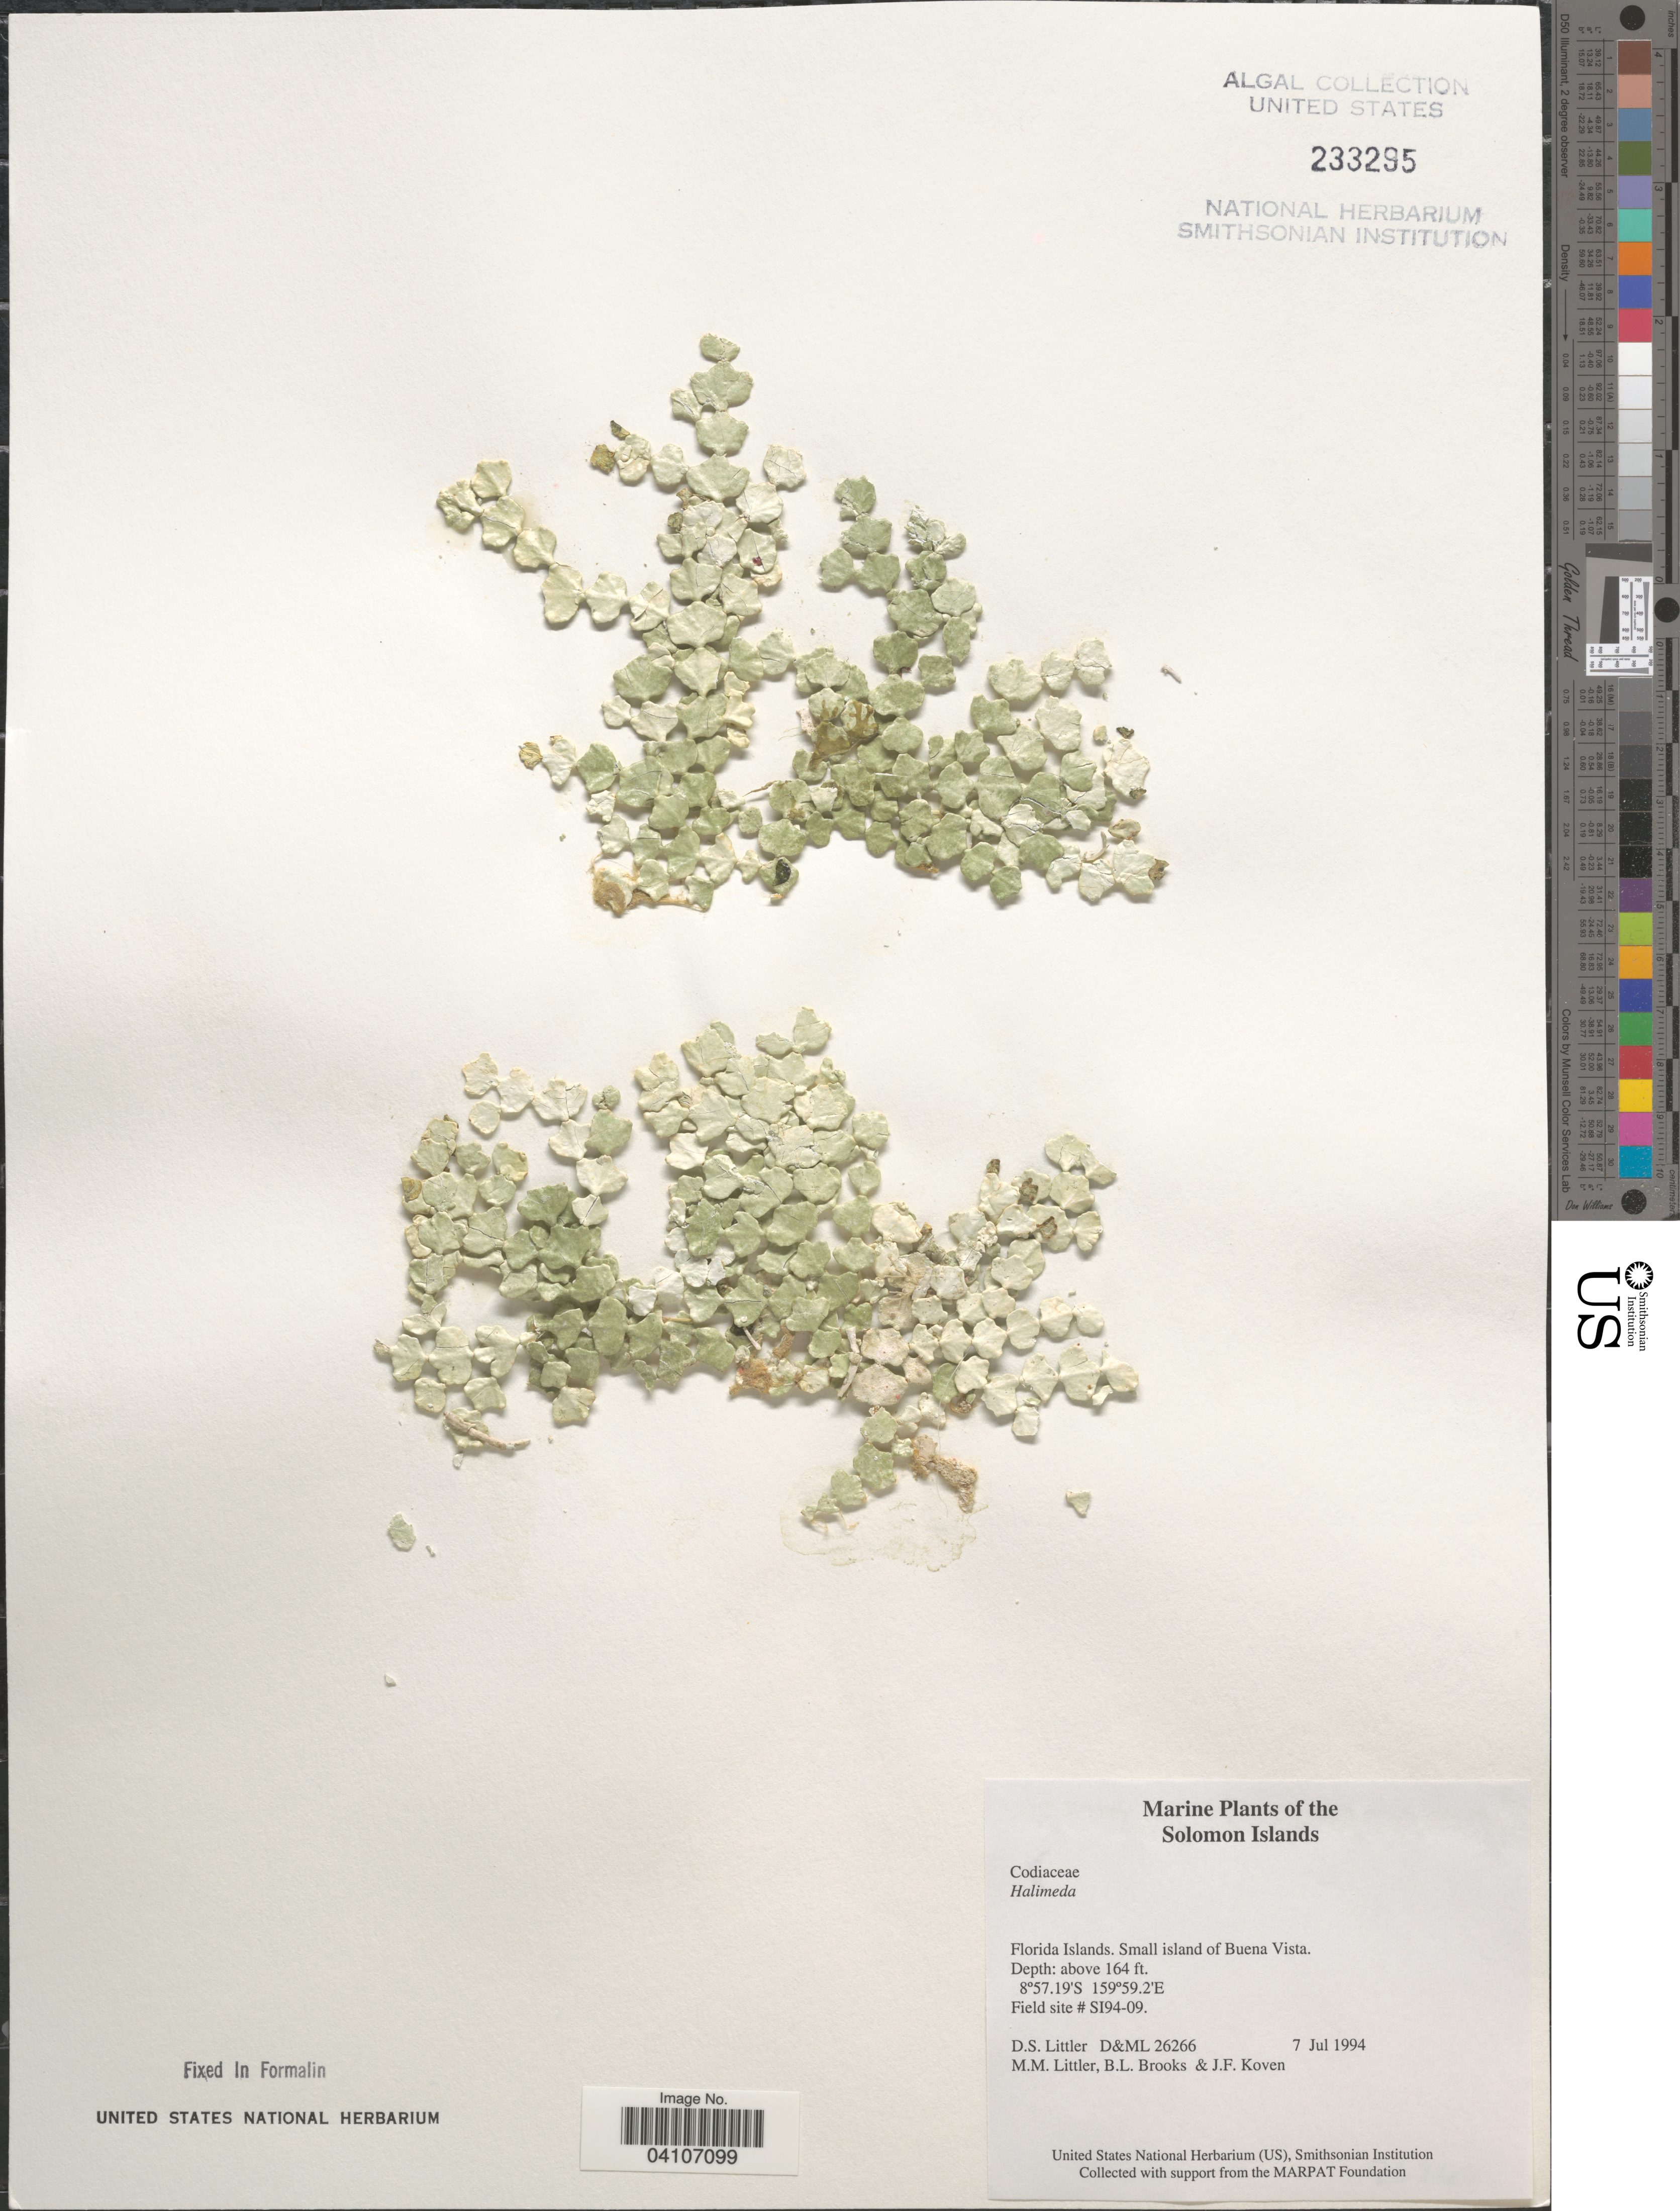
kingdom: Plantae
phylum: Chlorophyta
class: Ulvophyceae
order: Bryopsidales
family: Halimedaceae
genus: Halimeda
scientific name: Halimeda sp.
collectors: D. S. Littler, B. Brooks & J. Koven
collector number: D&ML26266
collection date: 1994-07-07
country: Solomon Islands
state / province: Solomon Islands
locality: Florida Islands. Small island of Buena Vista. Field site # SI94-09.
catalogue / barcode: US 233295